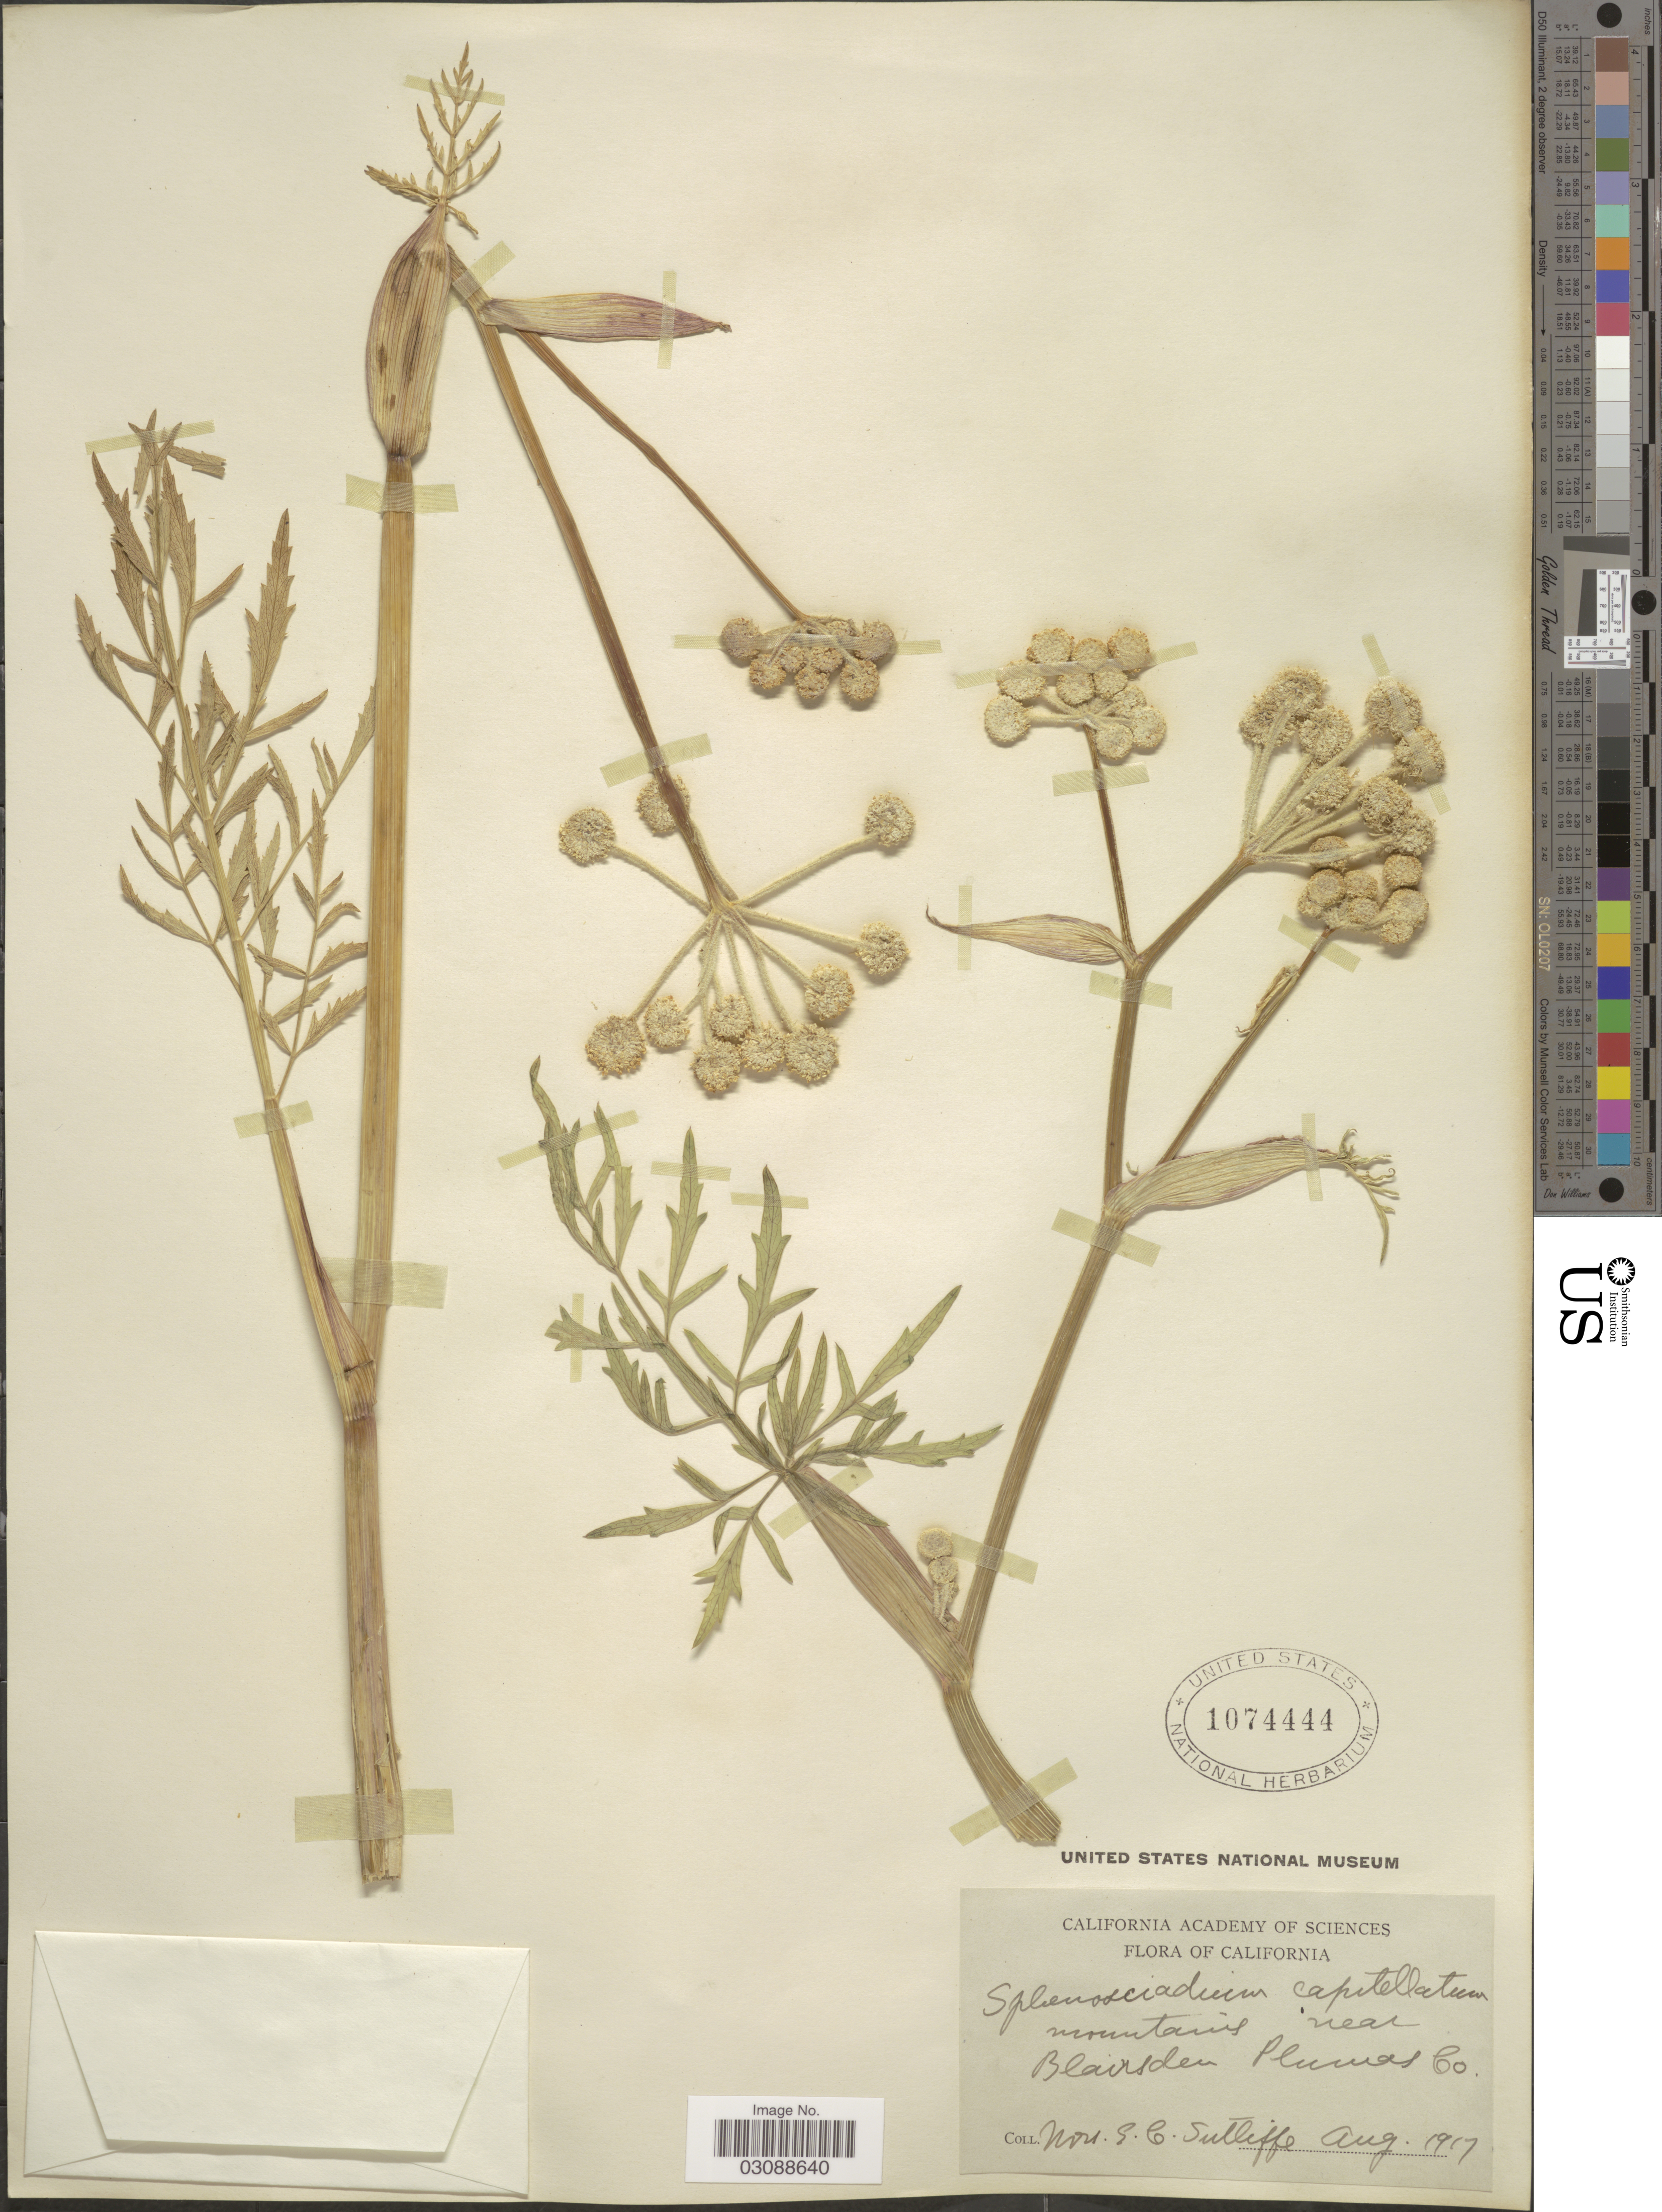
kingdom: Plantae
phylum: Tracheophyta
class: Magnoliopsida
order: Apiales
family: Apiaceae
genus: Sphenosciadium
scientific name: Sphenosciadium capitellatum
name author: A. Gray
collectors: E. Sutliffe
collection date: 1917-08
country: United States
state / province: California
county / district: Plumas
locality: Mountains near Blairsden. Plumas Co.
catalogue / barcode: US 1074444